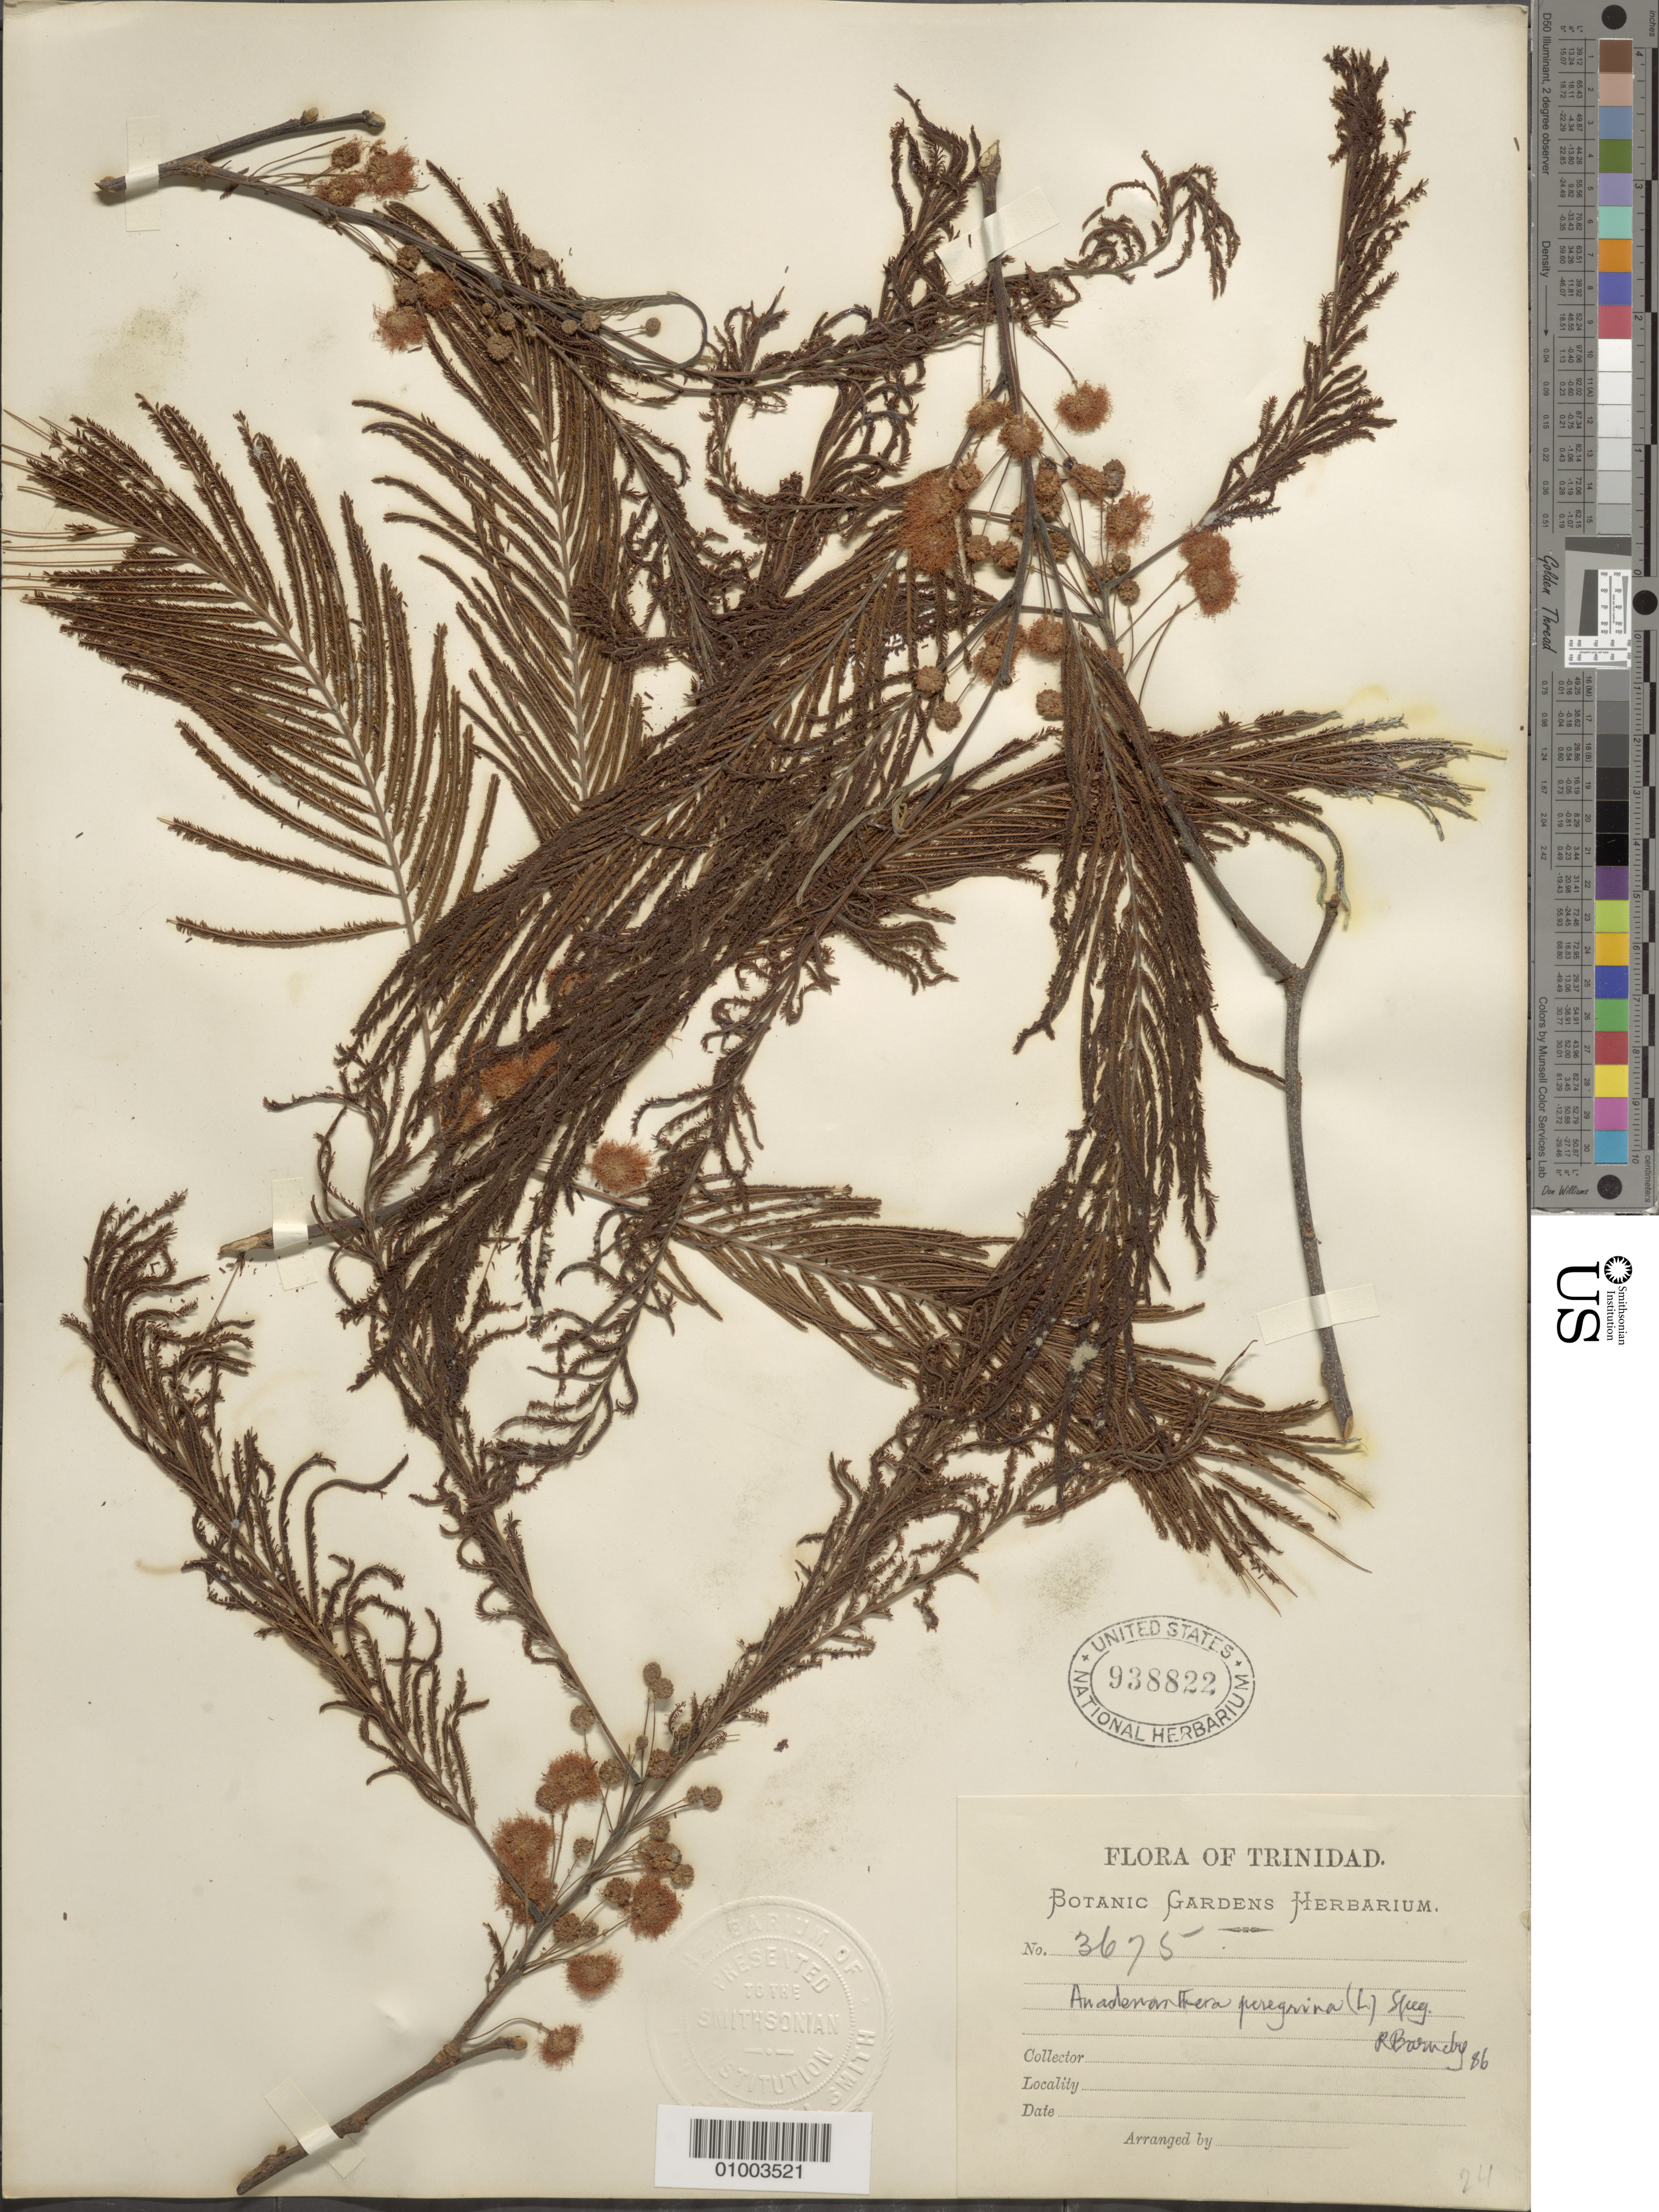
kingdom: Plantae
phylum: Tracheophyta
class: Magnoliopsida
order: Fabales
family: Fabaceae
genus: Anadenanthera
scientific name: Anadenanthera peregrina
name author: (L.) Speg.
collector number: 3675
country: Trinidad and Tobago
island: Trinidad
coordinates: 0 N, 0 E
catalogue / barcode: US 938822